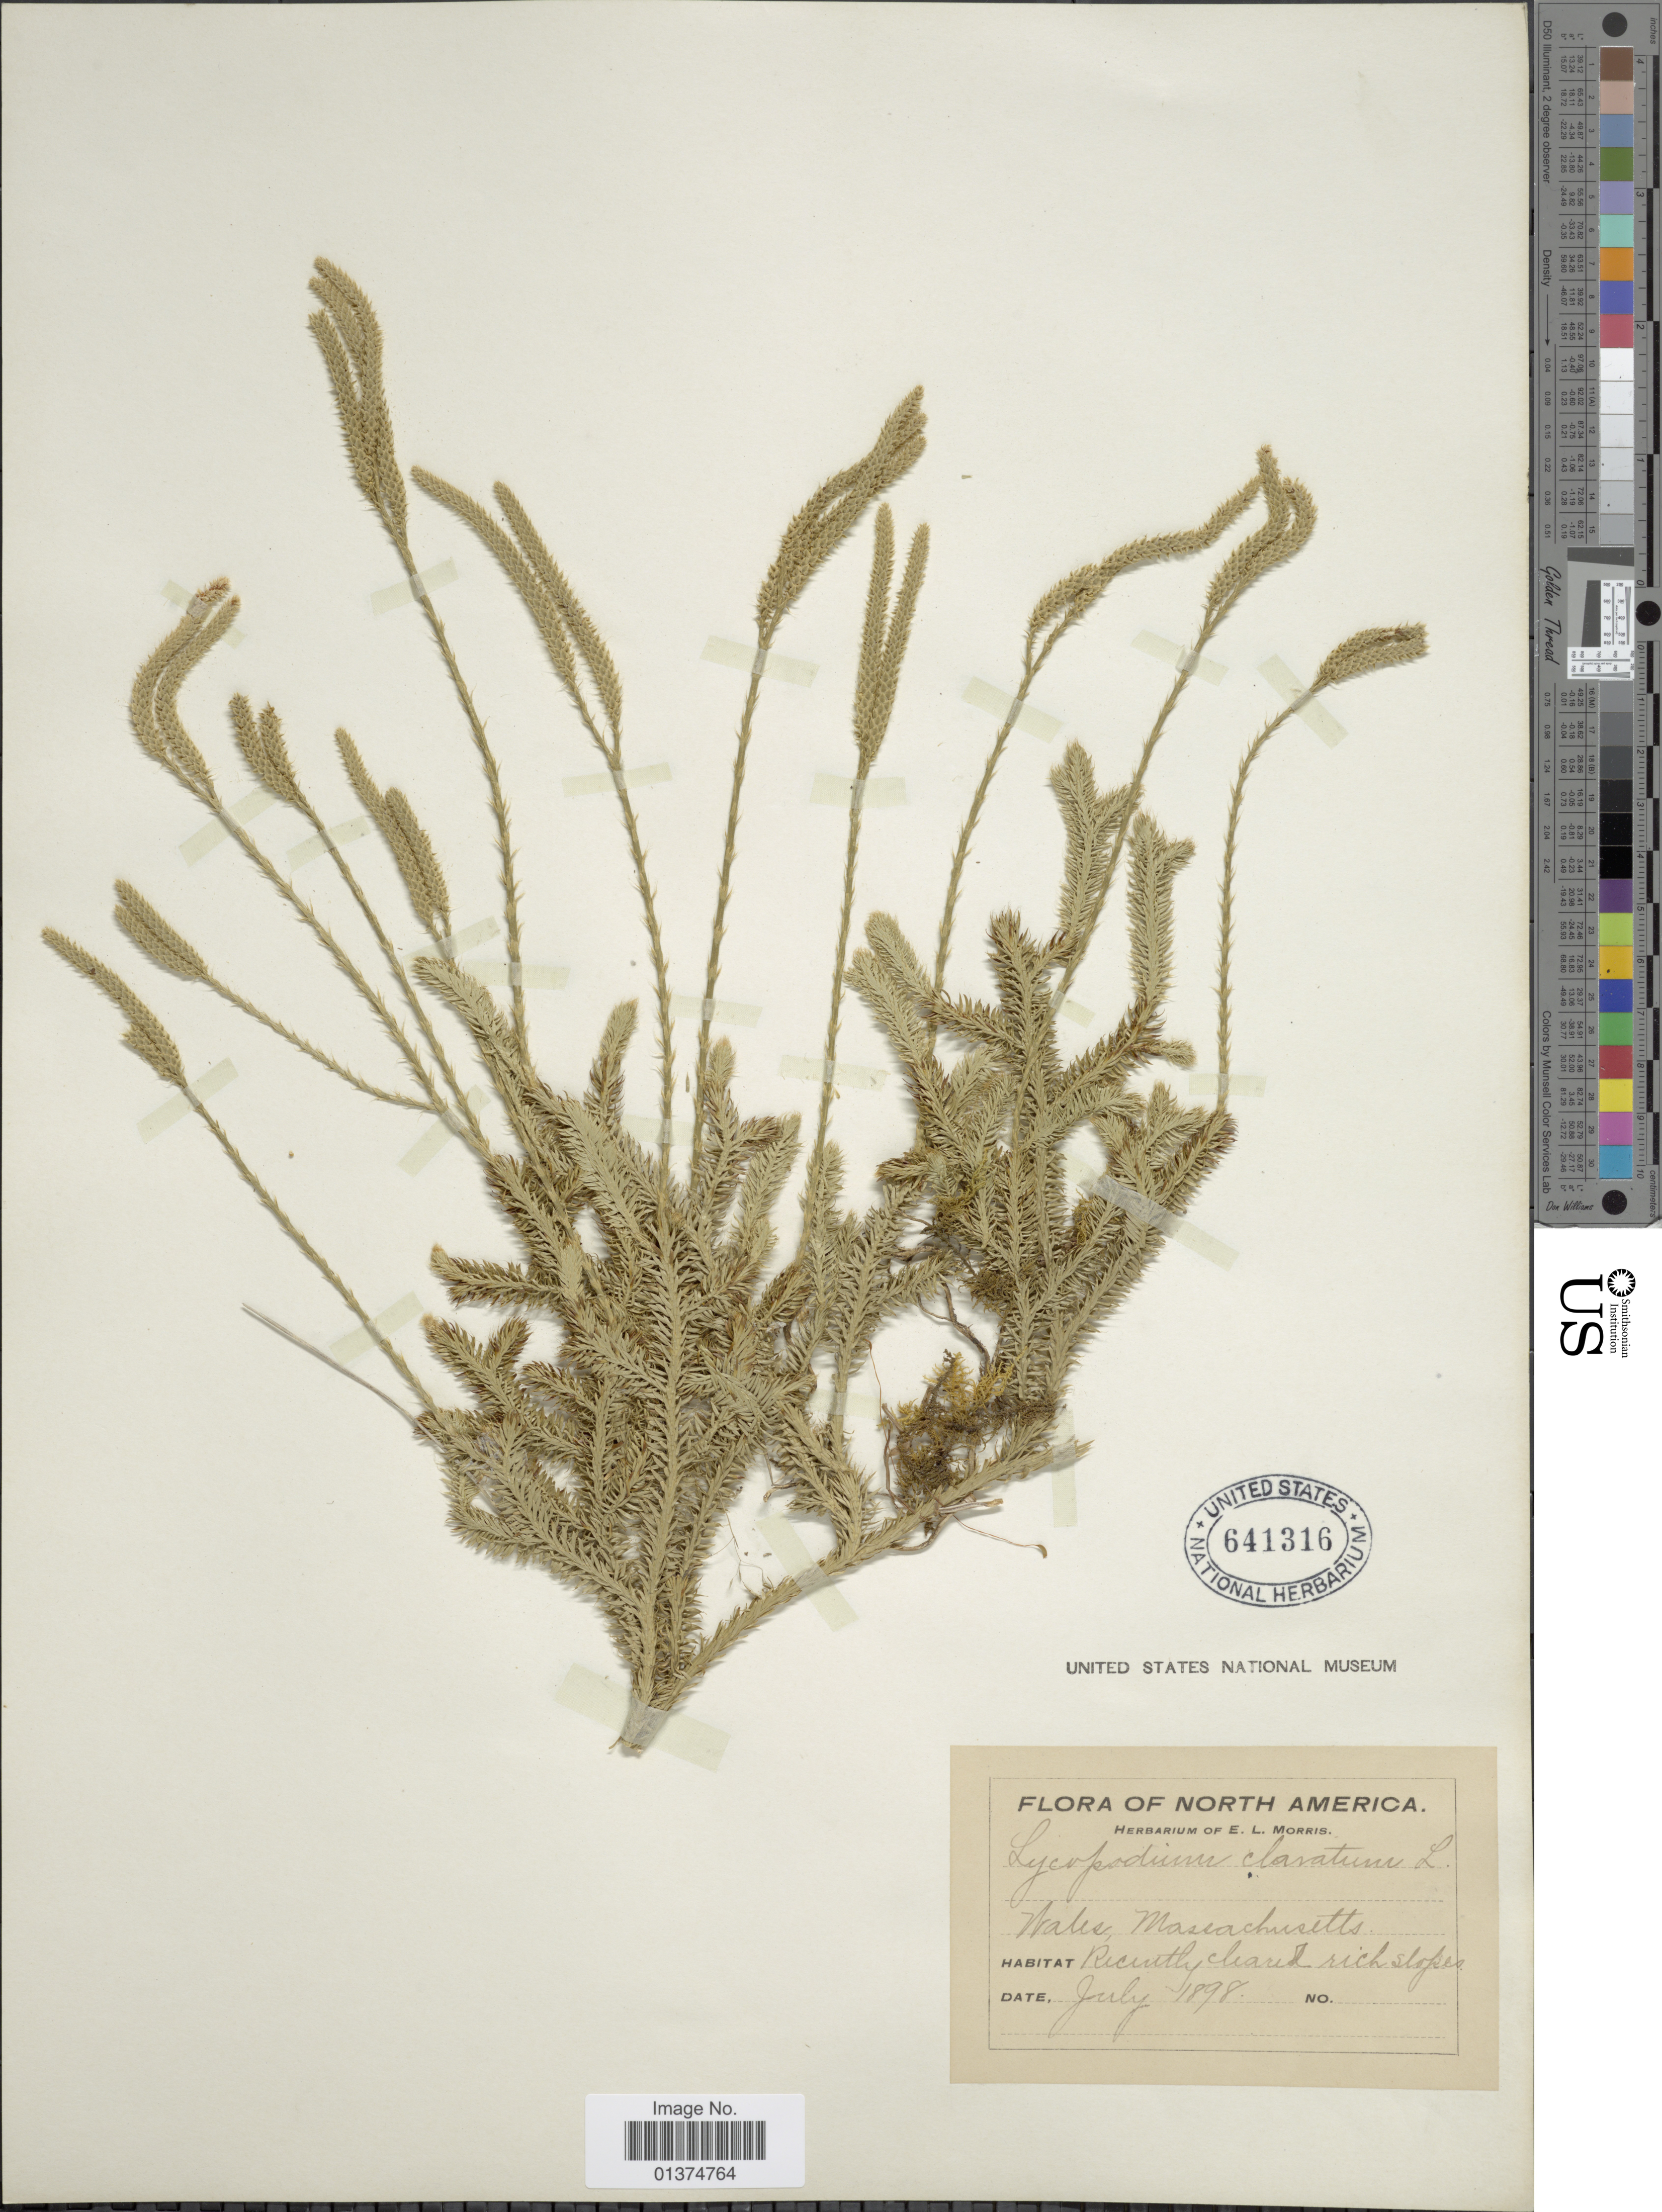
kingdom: Plantae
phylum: Tracheophyta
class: Lycopodiopsida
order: Lycopodiales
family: Lycopodiaceae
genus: Lycopodium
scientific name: Lycopodium clavatum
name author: L.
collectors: E. Morris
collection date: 1898-07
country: United States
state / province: Massachusetts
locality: North America, Wales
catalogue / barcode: US 641316